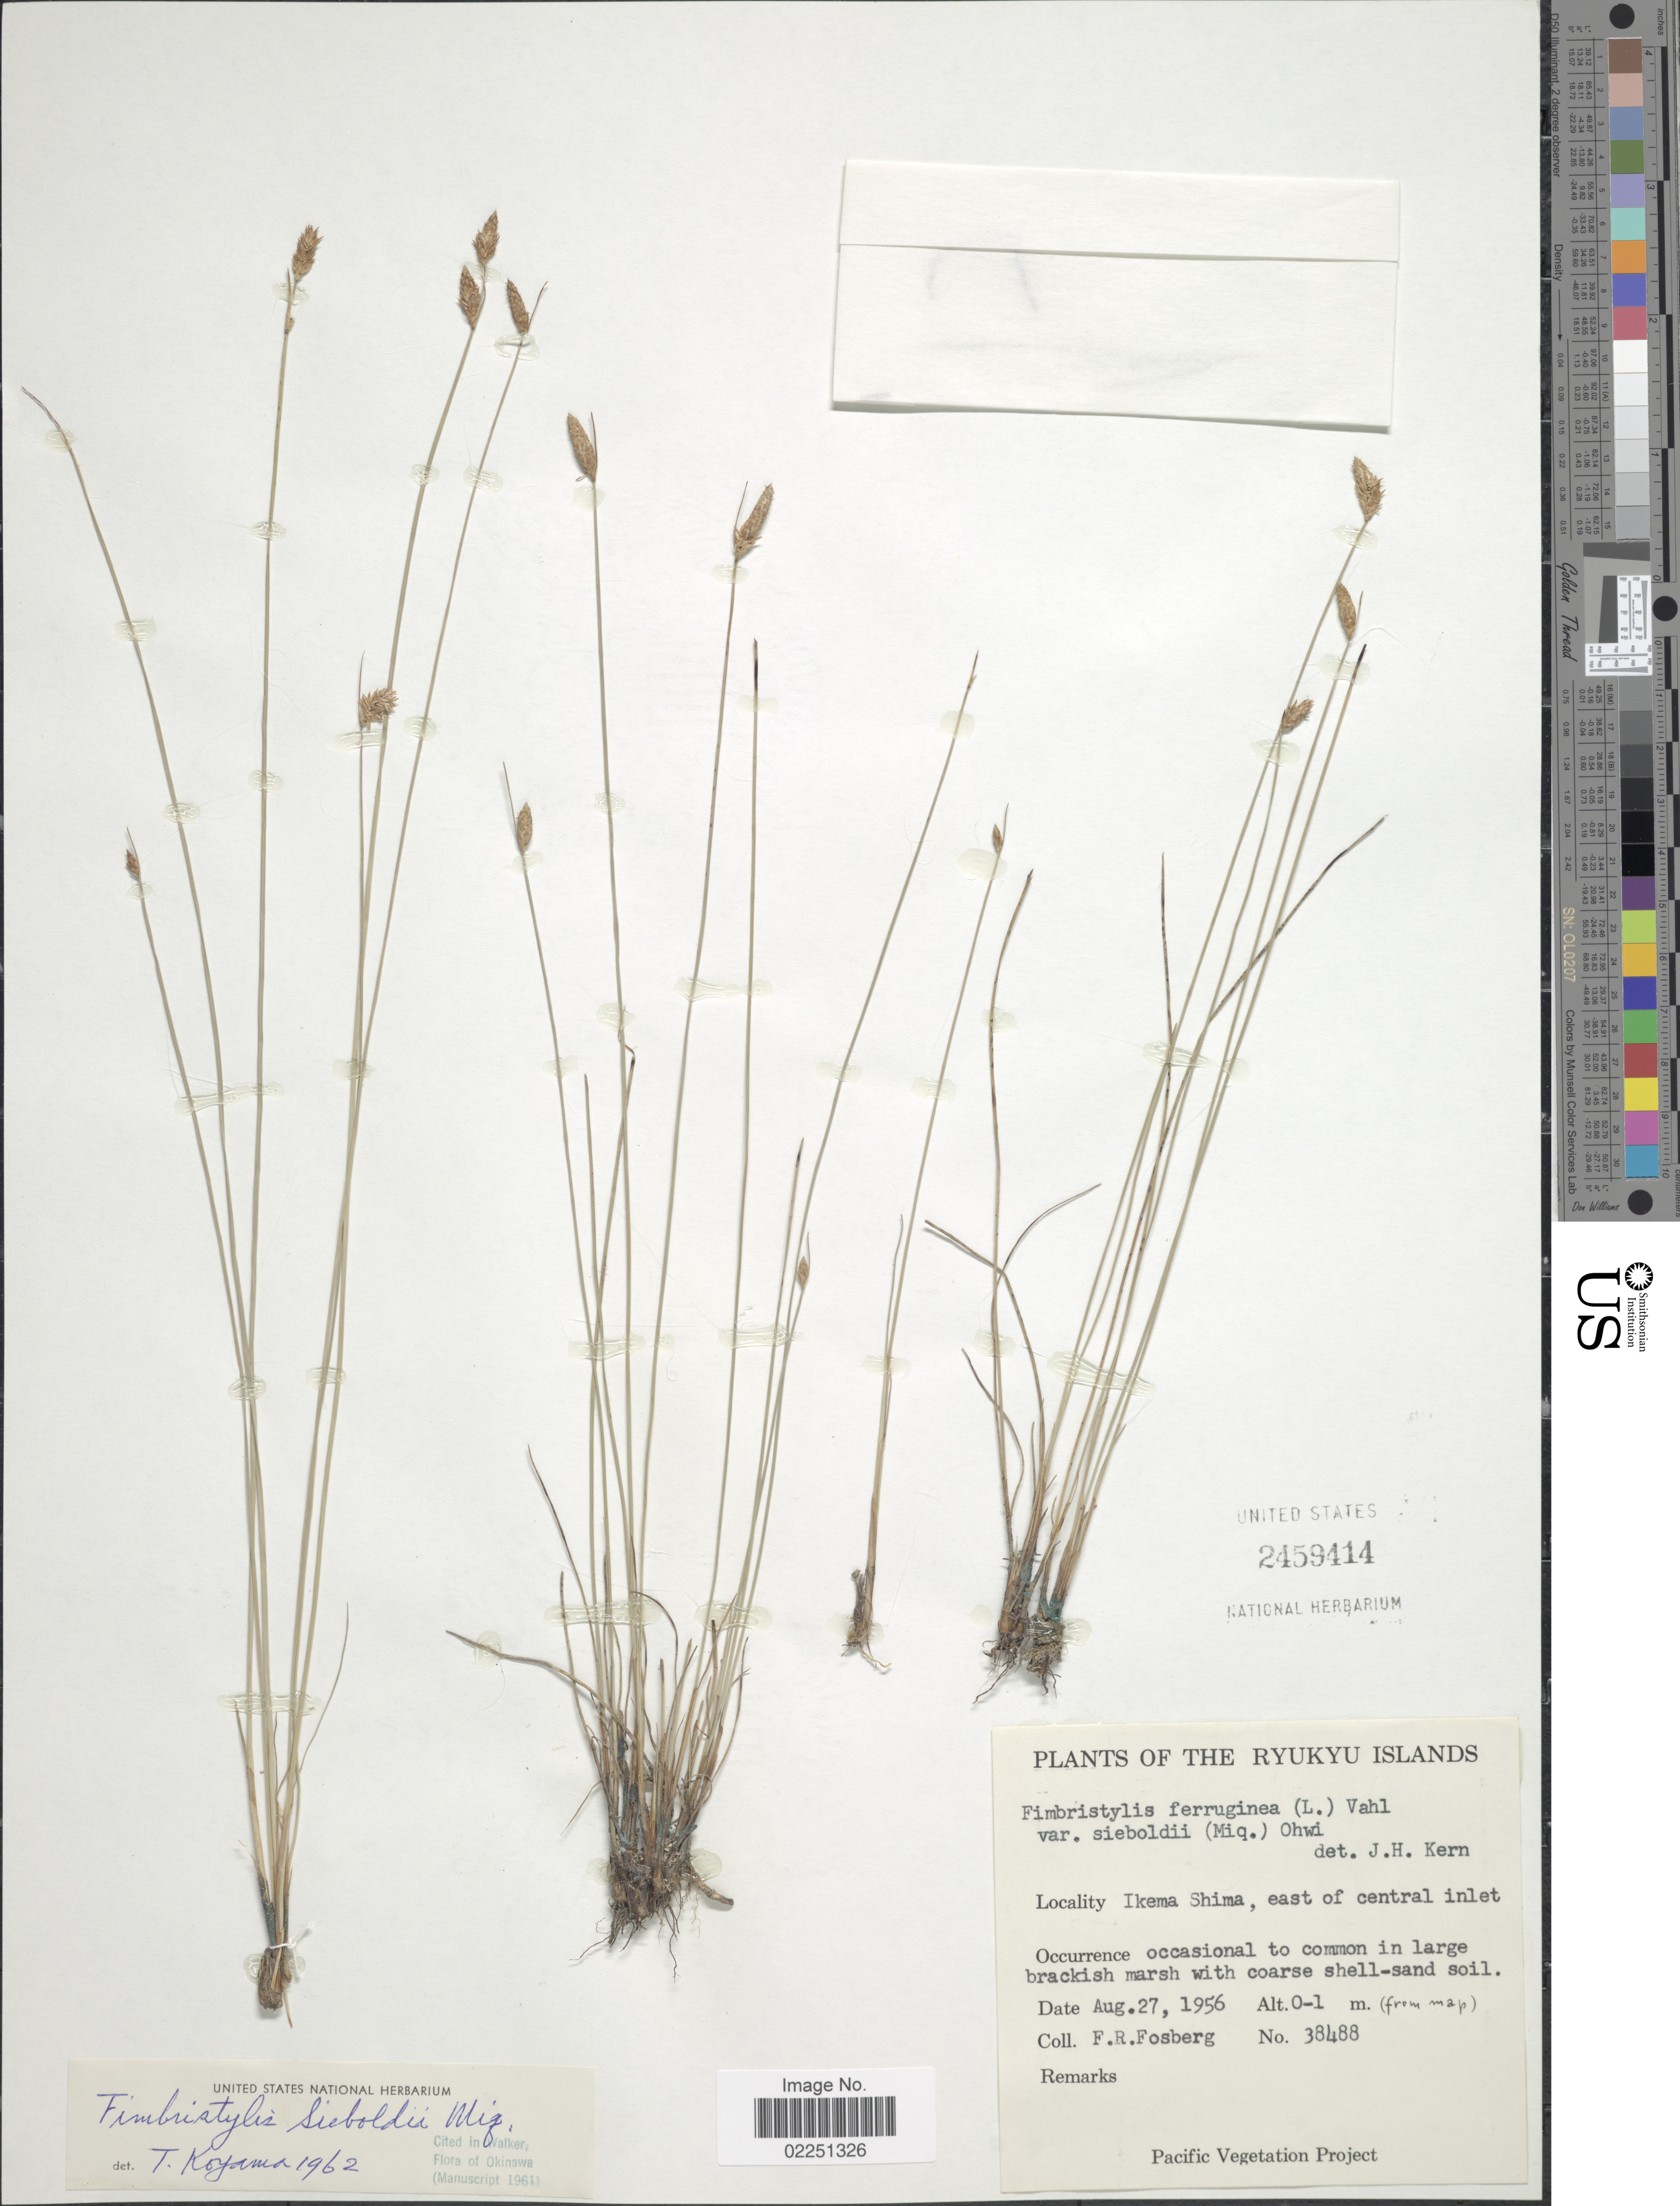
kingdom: Plantae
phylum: Tracheophyta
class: Liliopsida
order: Poales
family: Cyperaceae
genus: Fimbristylis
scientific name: Fimbristylis sieboldii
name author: Miq. ex Franch. & Sav.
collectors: F. R. Fosberg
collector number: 38488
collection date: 1956-08-27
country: Japan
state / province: Okinawa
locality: Ryukyu Islands. Ikema Shima, east of central inlet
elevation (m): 0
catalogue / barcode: US 2459414